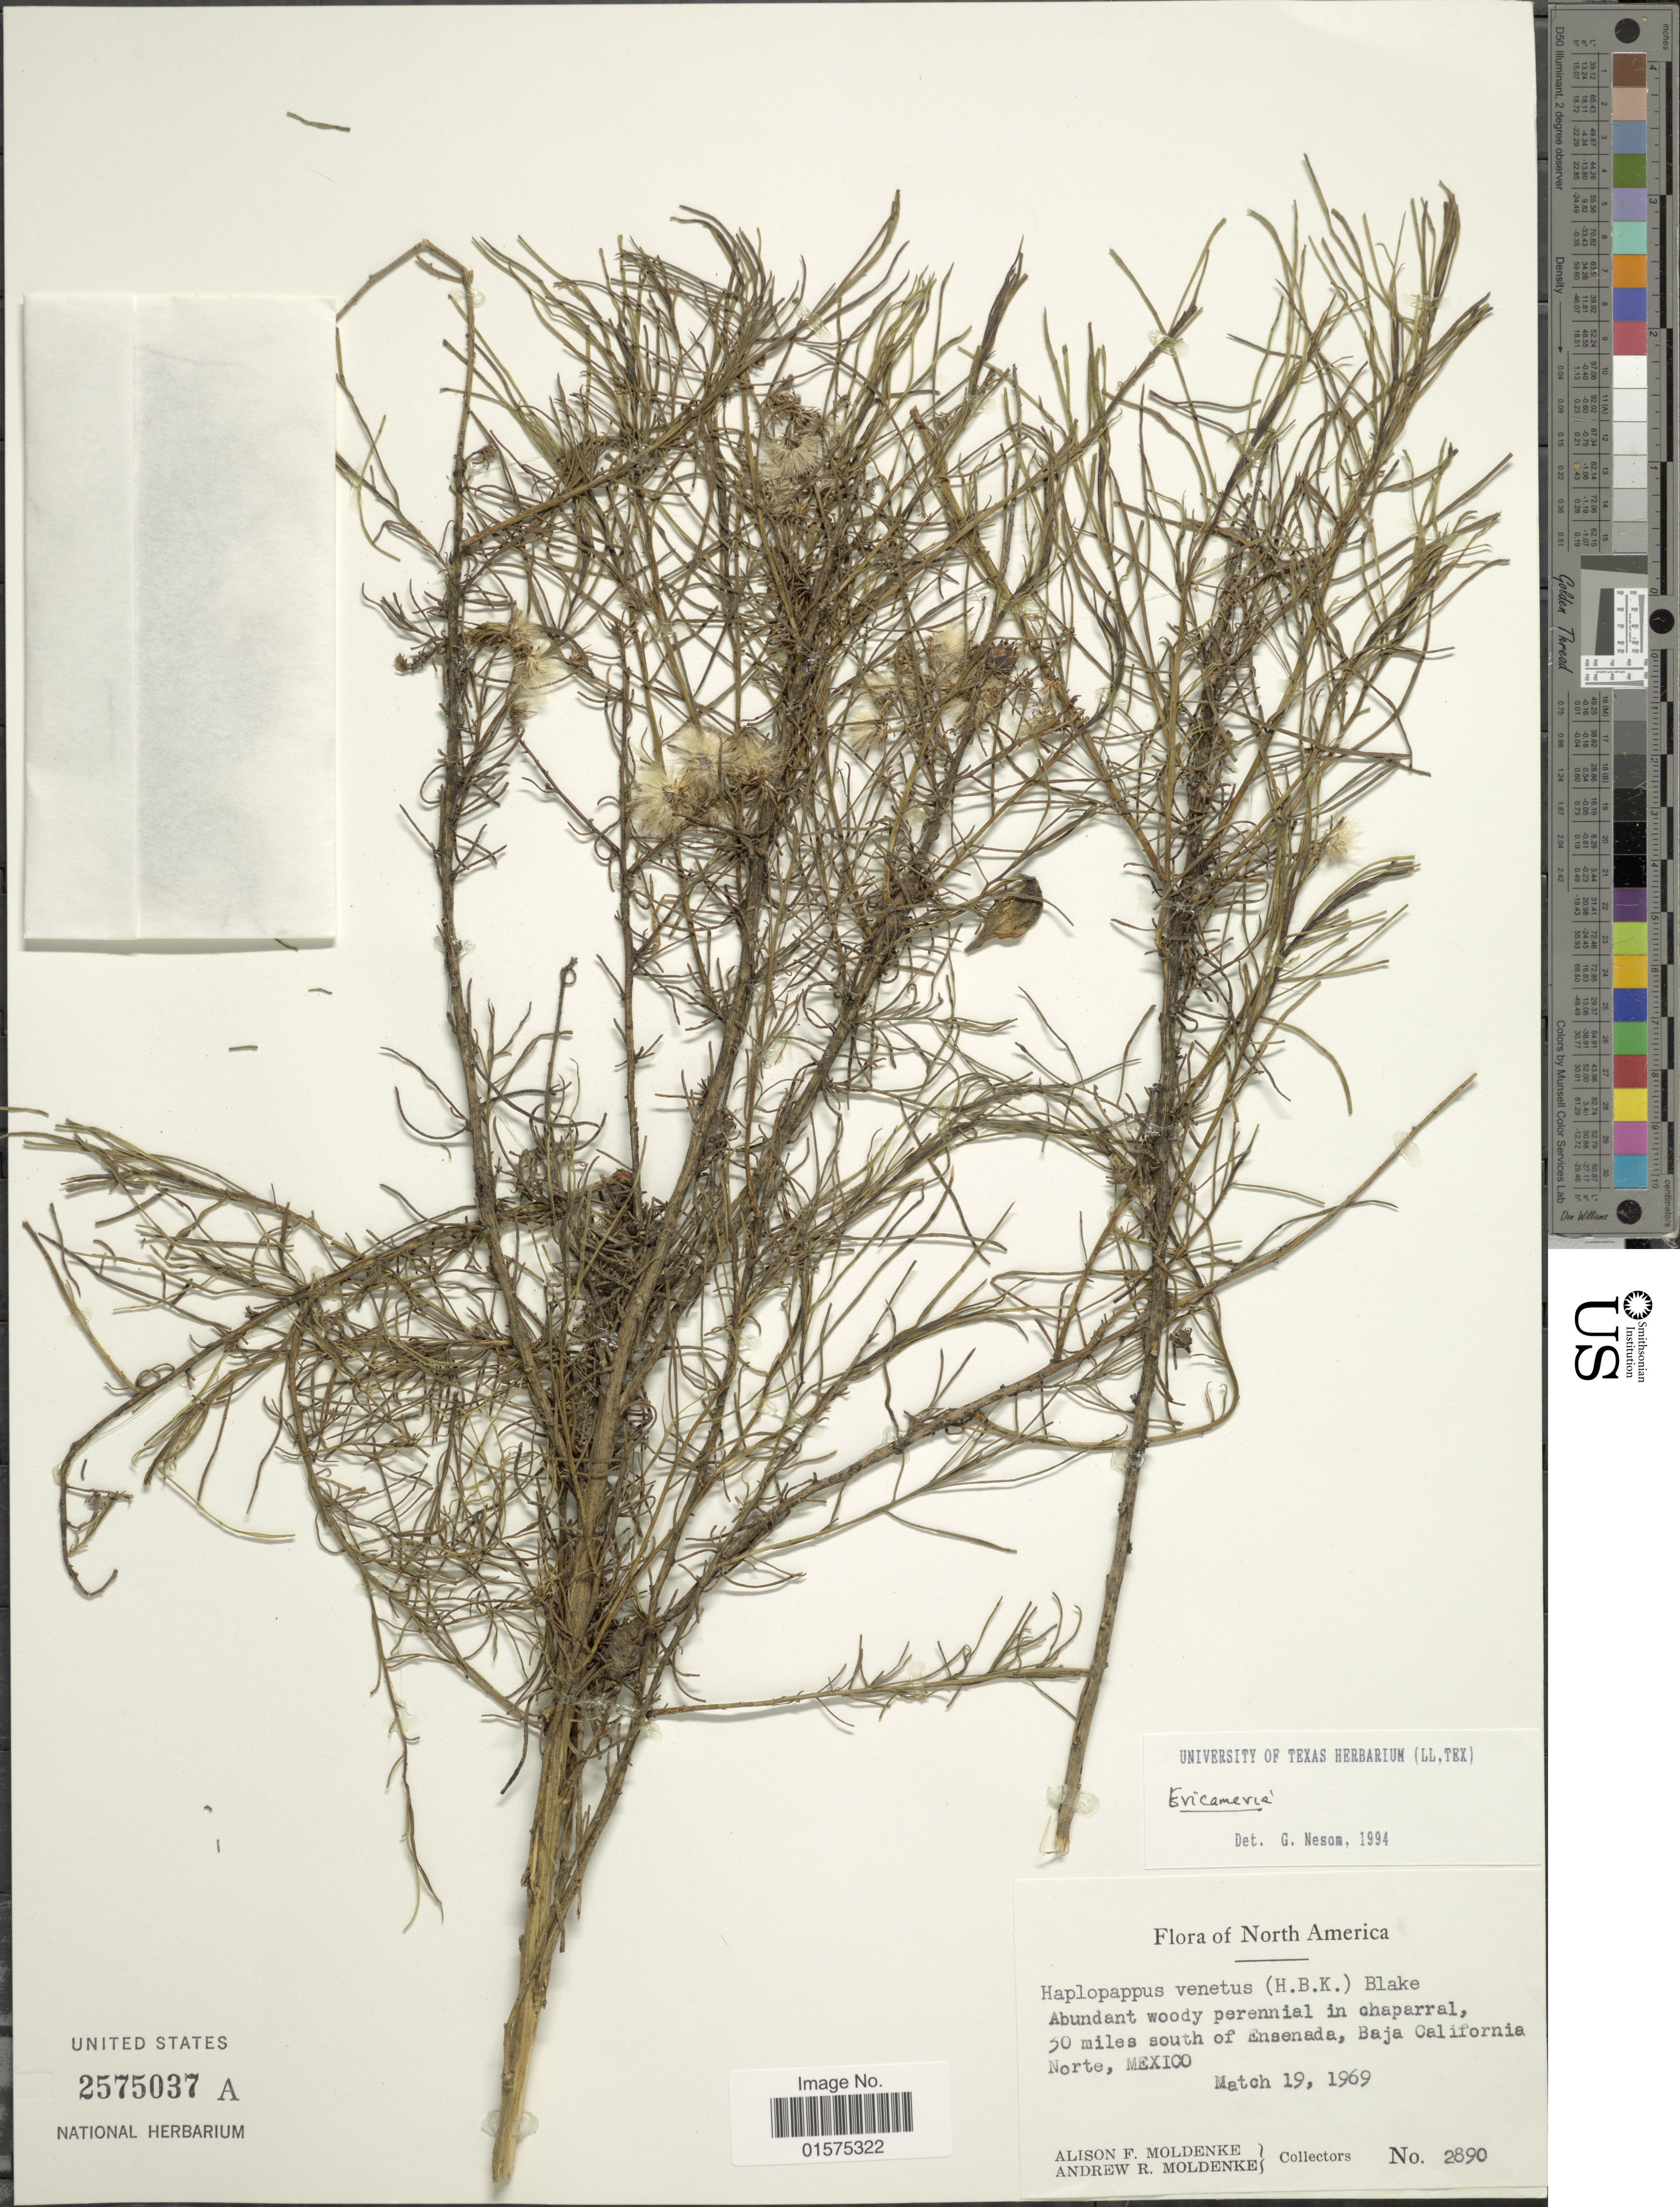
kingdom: Plantae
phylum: Tracheophyta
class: Magnoliopsida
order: Asterales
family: Asteraceae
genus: Ericameria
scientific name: Ericameria palmeri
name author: (A. Gray) H.M. Hall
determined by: Urbatsch, Lowell E., Curator (LSU), Louisiana State University (UNITED STATES)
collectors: A. F. Moldenke & A. R. Moldenke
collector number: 2890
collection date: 1969-03-19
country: Mexico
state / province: Baja California Norte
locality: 30 miles south of Ensenada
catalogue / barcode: US 2575037A